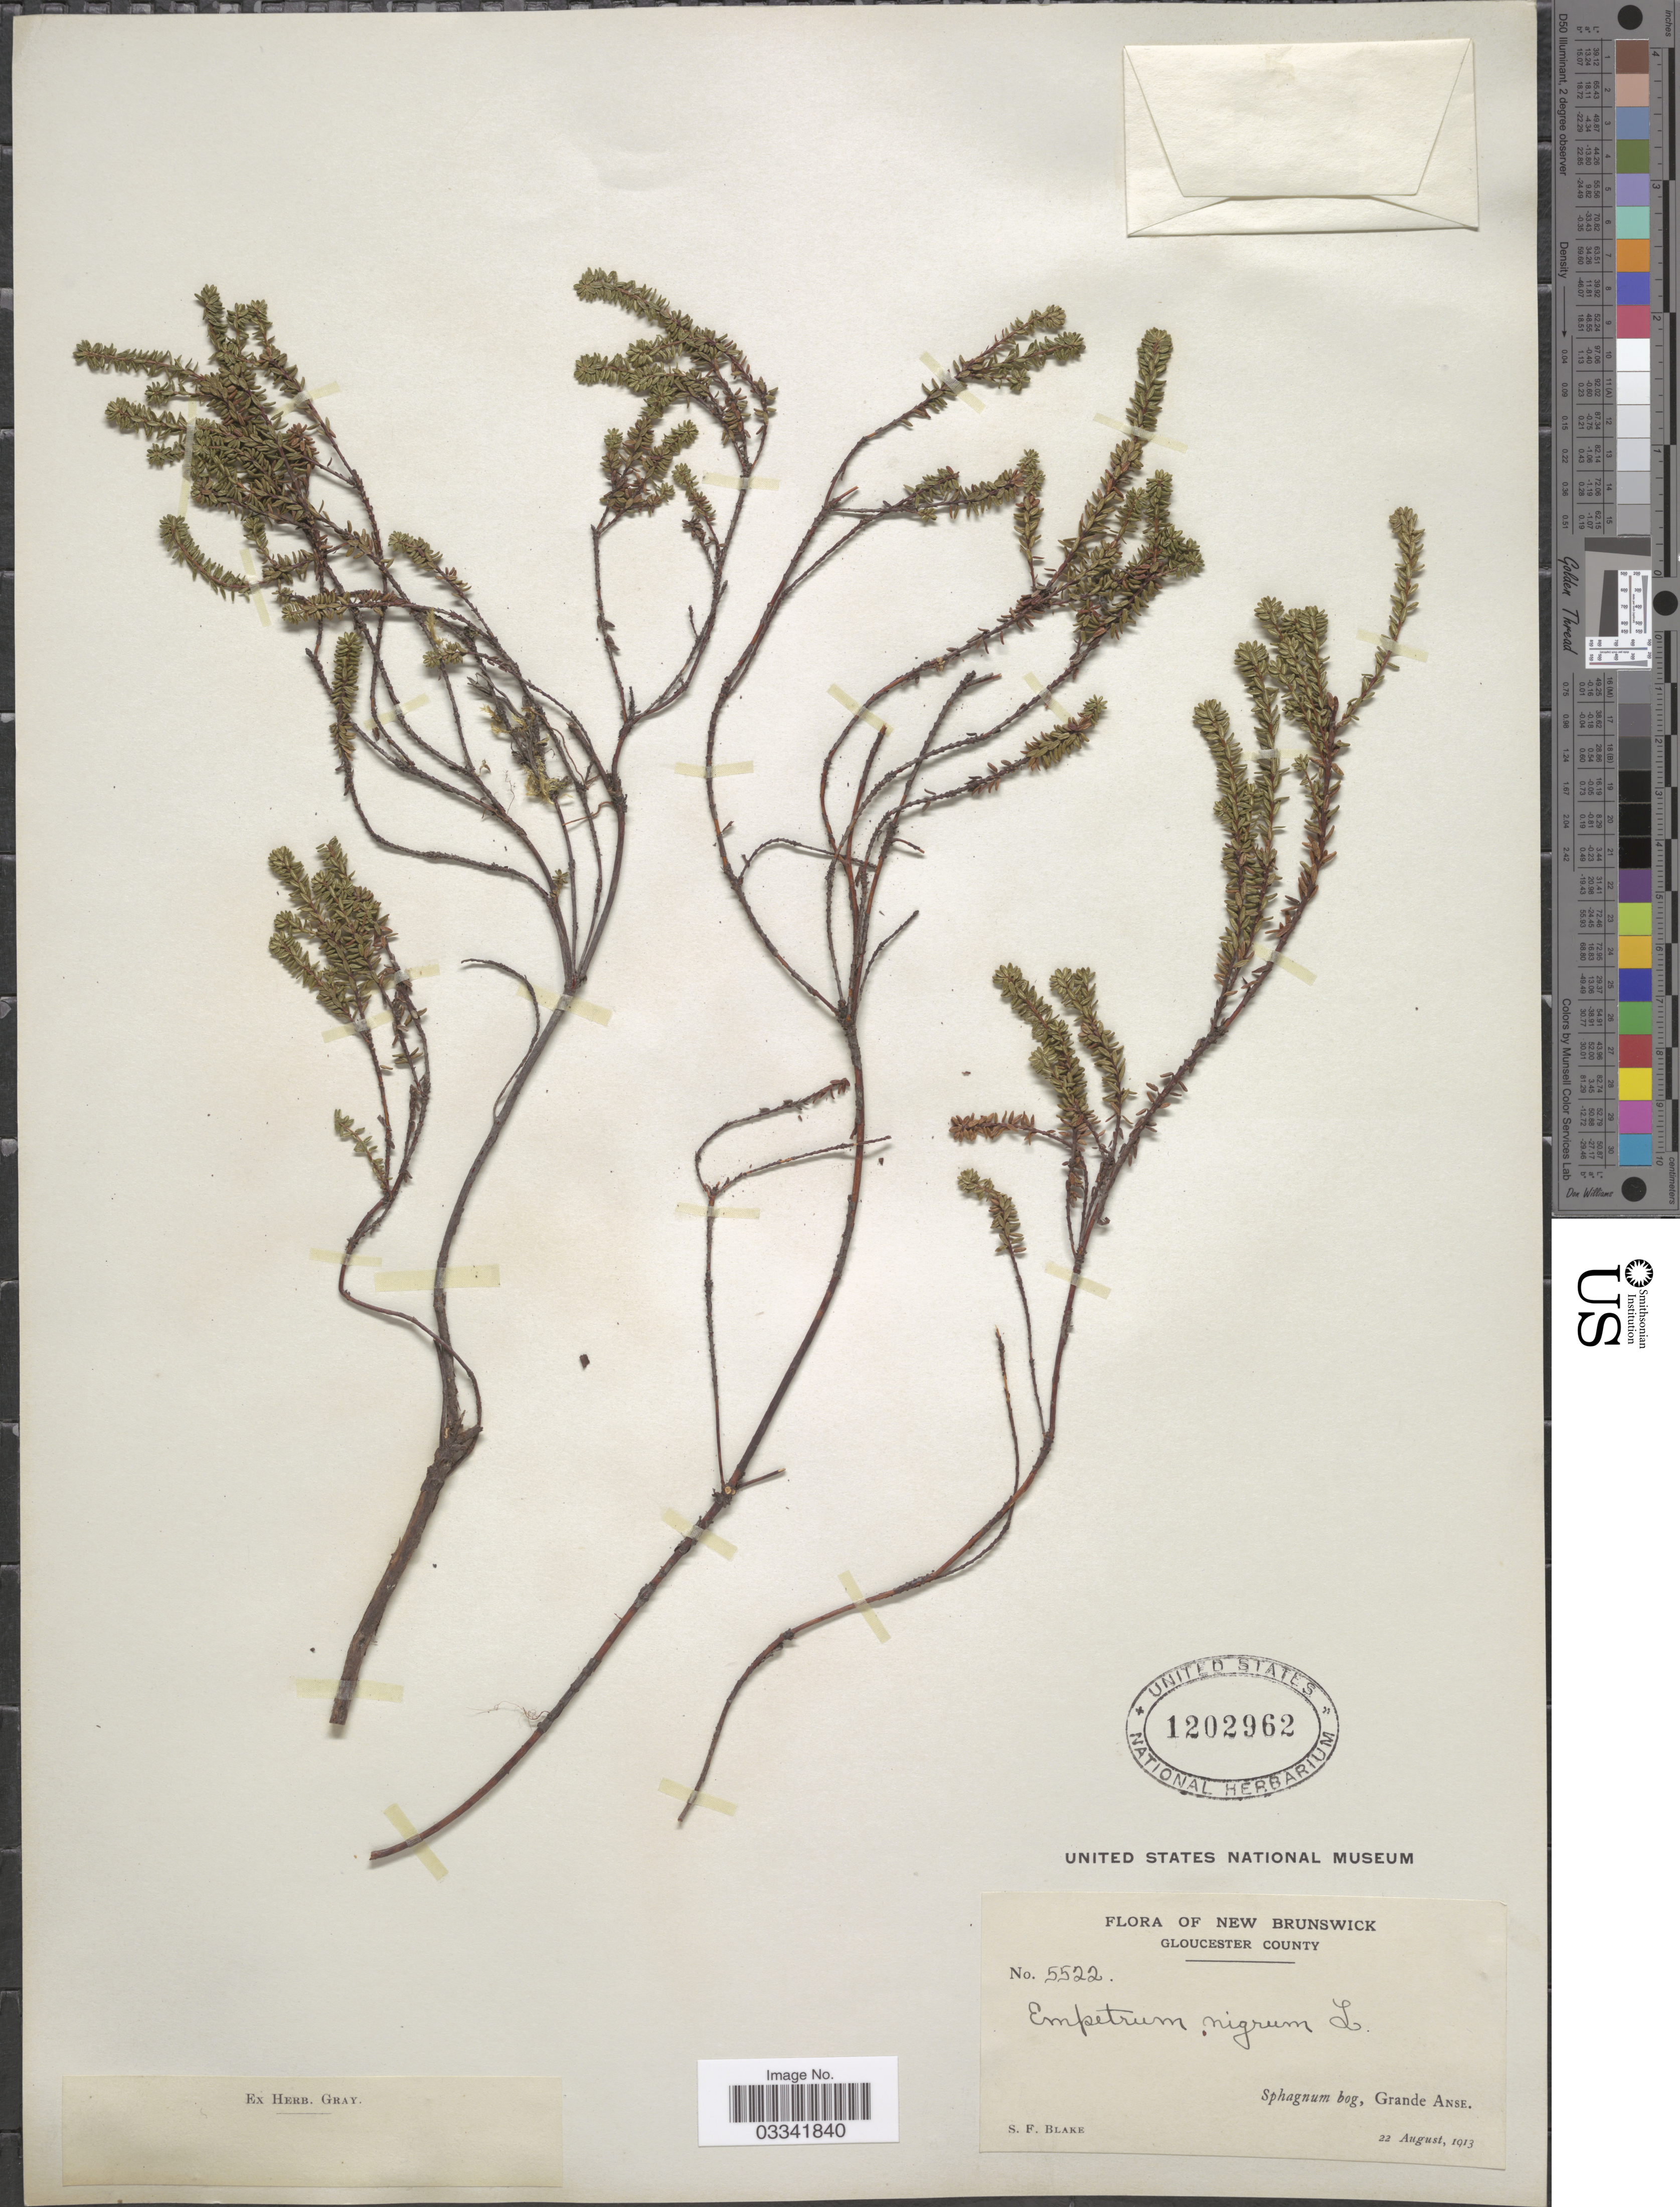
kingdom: Plantae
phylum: Tracheophyta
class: Magnoliopsida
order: Ericales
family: Ericaceae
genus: Empetrum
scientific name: Empetrum nigrum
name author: L.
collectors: S. Blake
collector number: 5522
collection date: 1913-08-22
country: Canada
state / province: New Brunswick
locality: Gloucester County. Grande Anse.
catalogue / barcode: US 1202962